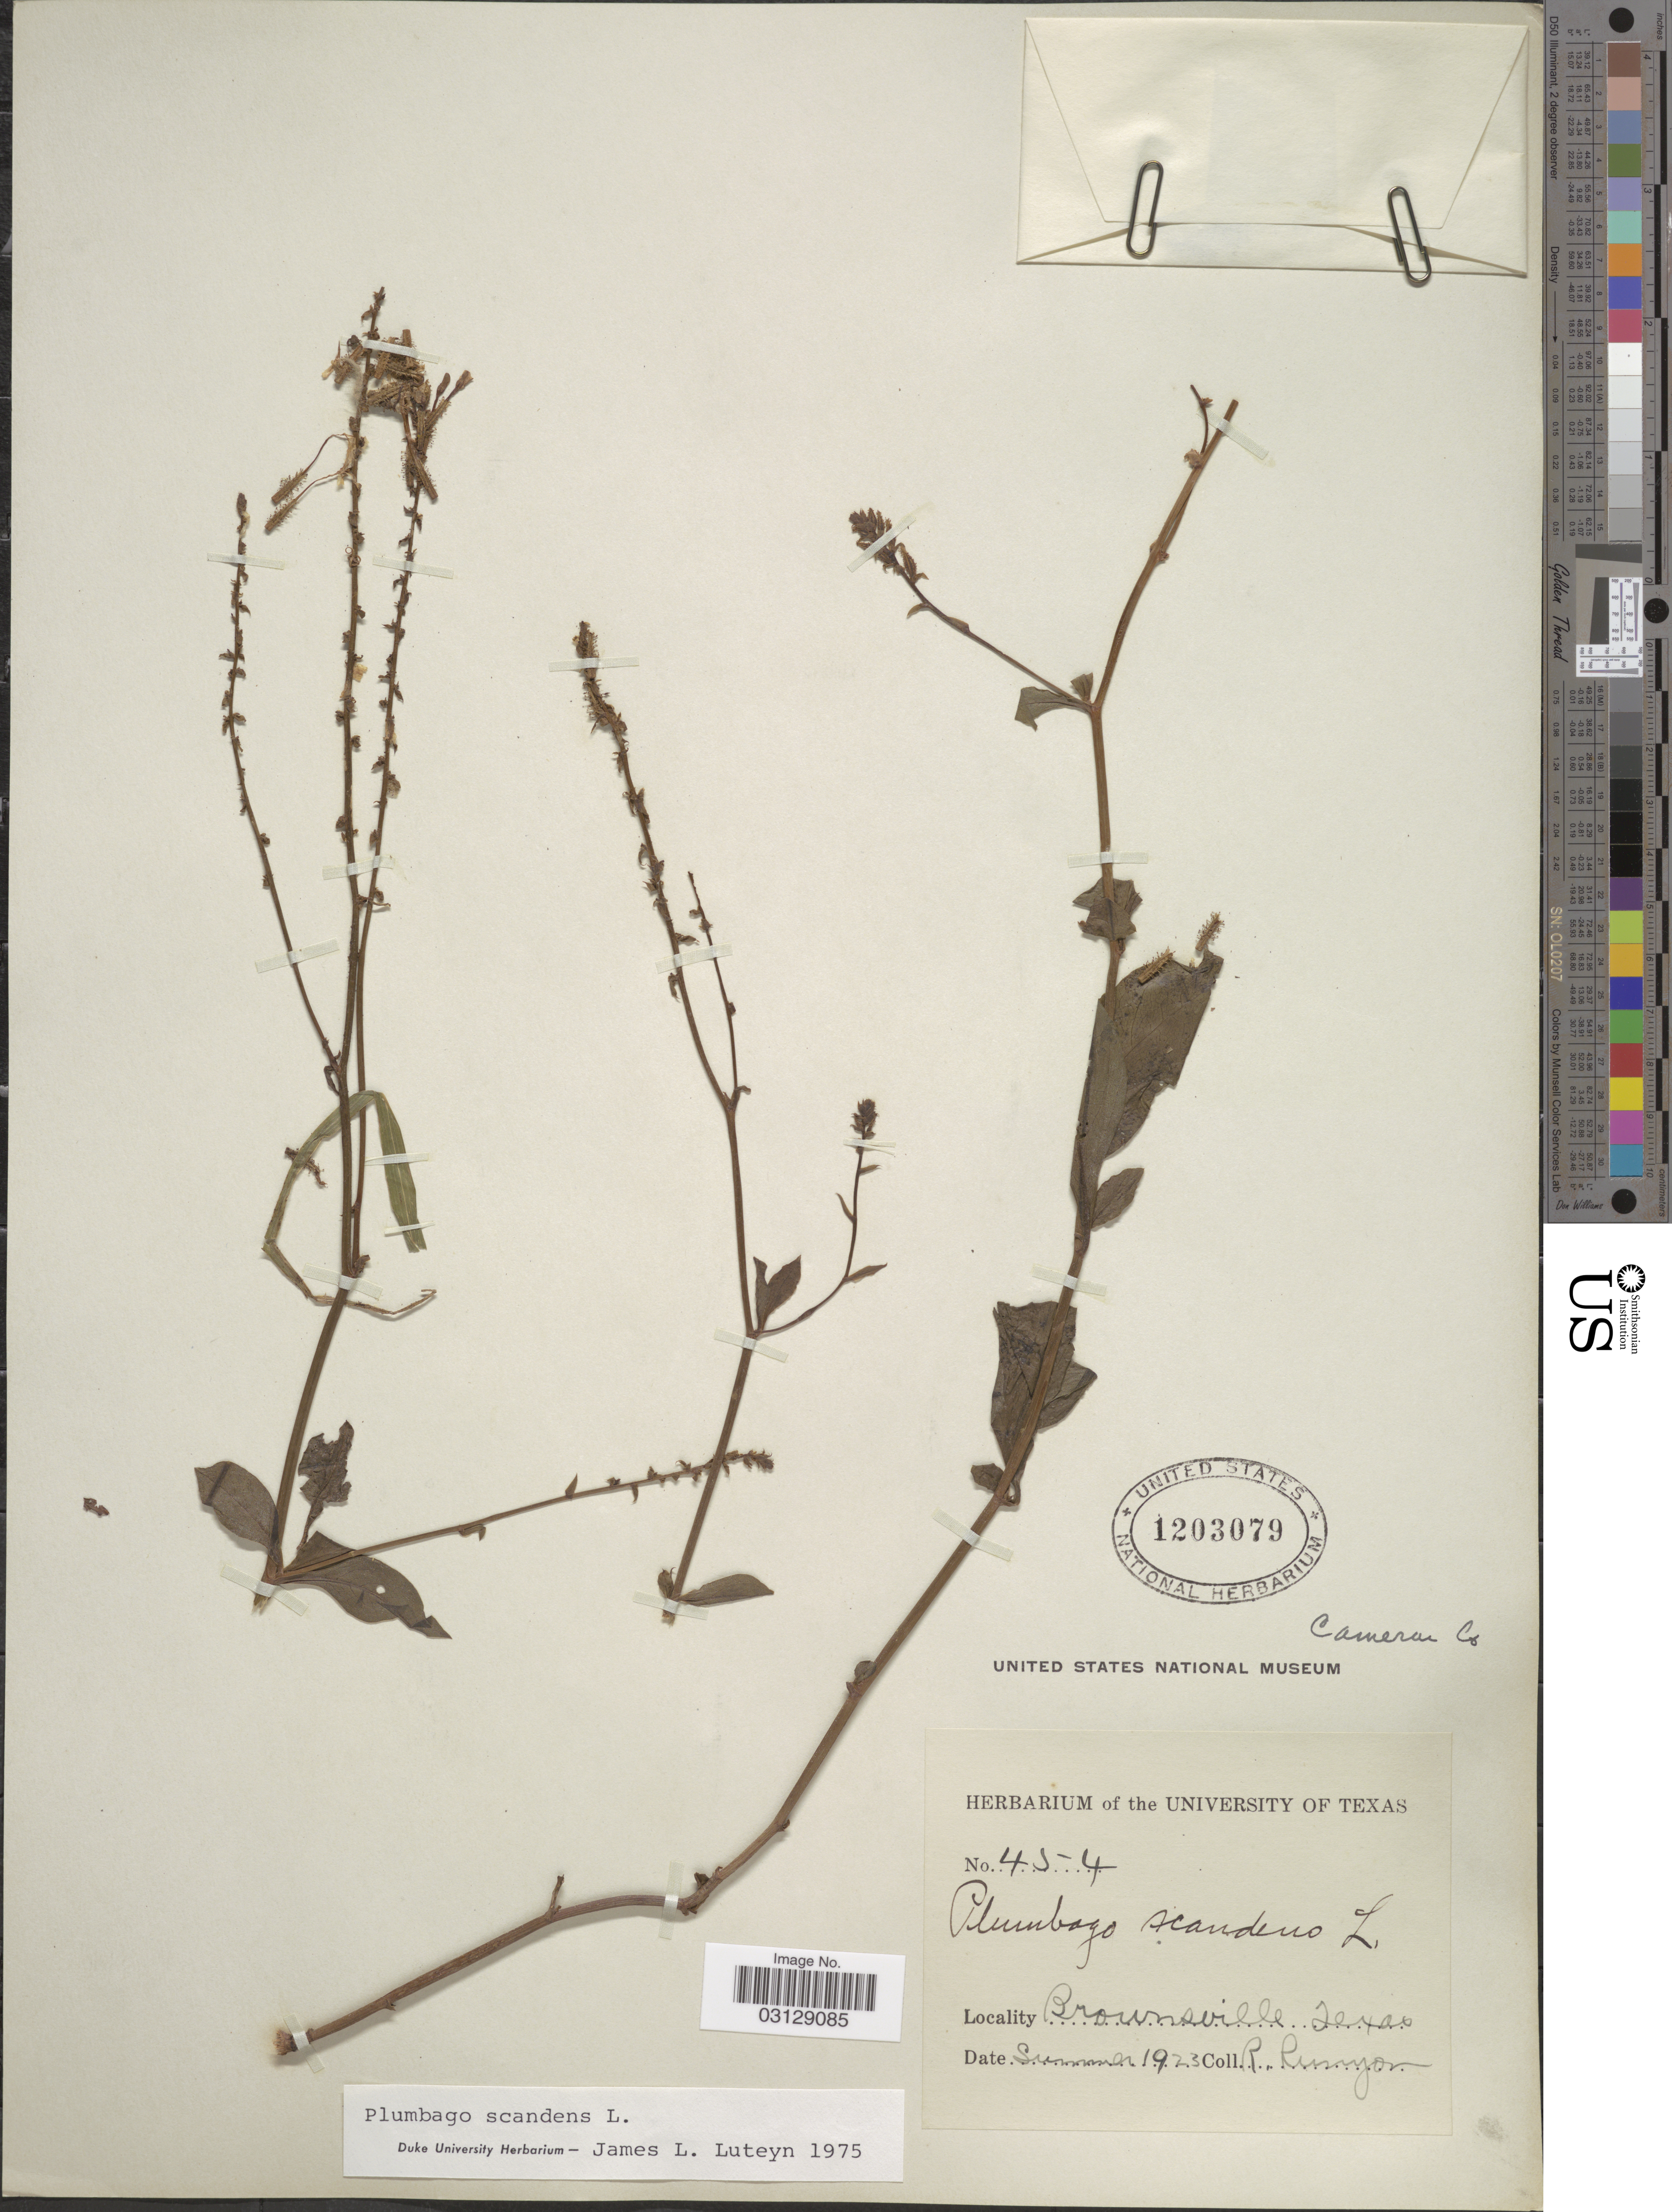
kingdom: Plantae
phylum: Tracheophyta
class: Magnoliopsida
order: Caryophyllales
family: Plumbaginaceae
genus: Plumbago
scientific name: Plumbago scandens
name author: L.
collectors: R. Runyon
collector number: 454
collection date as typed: Summer 1923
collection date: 1923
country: United States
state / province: Texas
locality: Brownsville.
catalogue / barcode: US 1203079